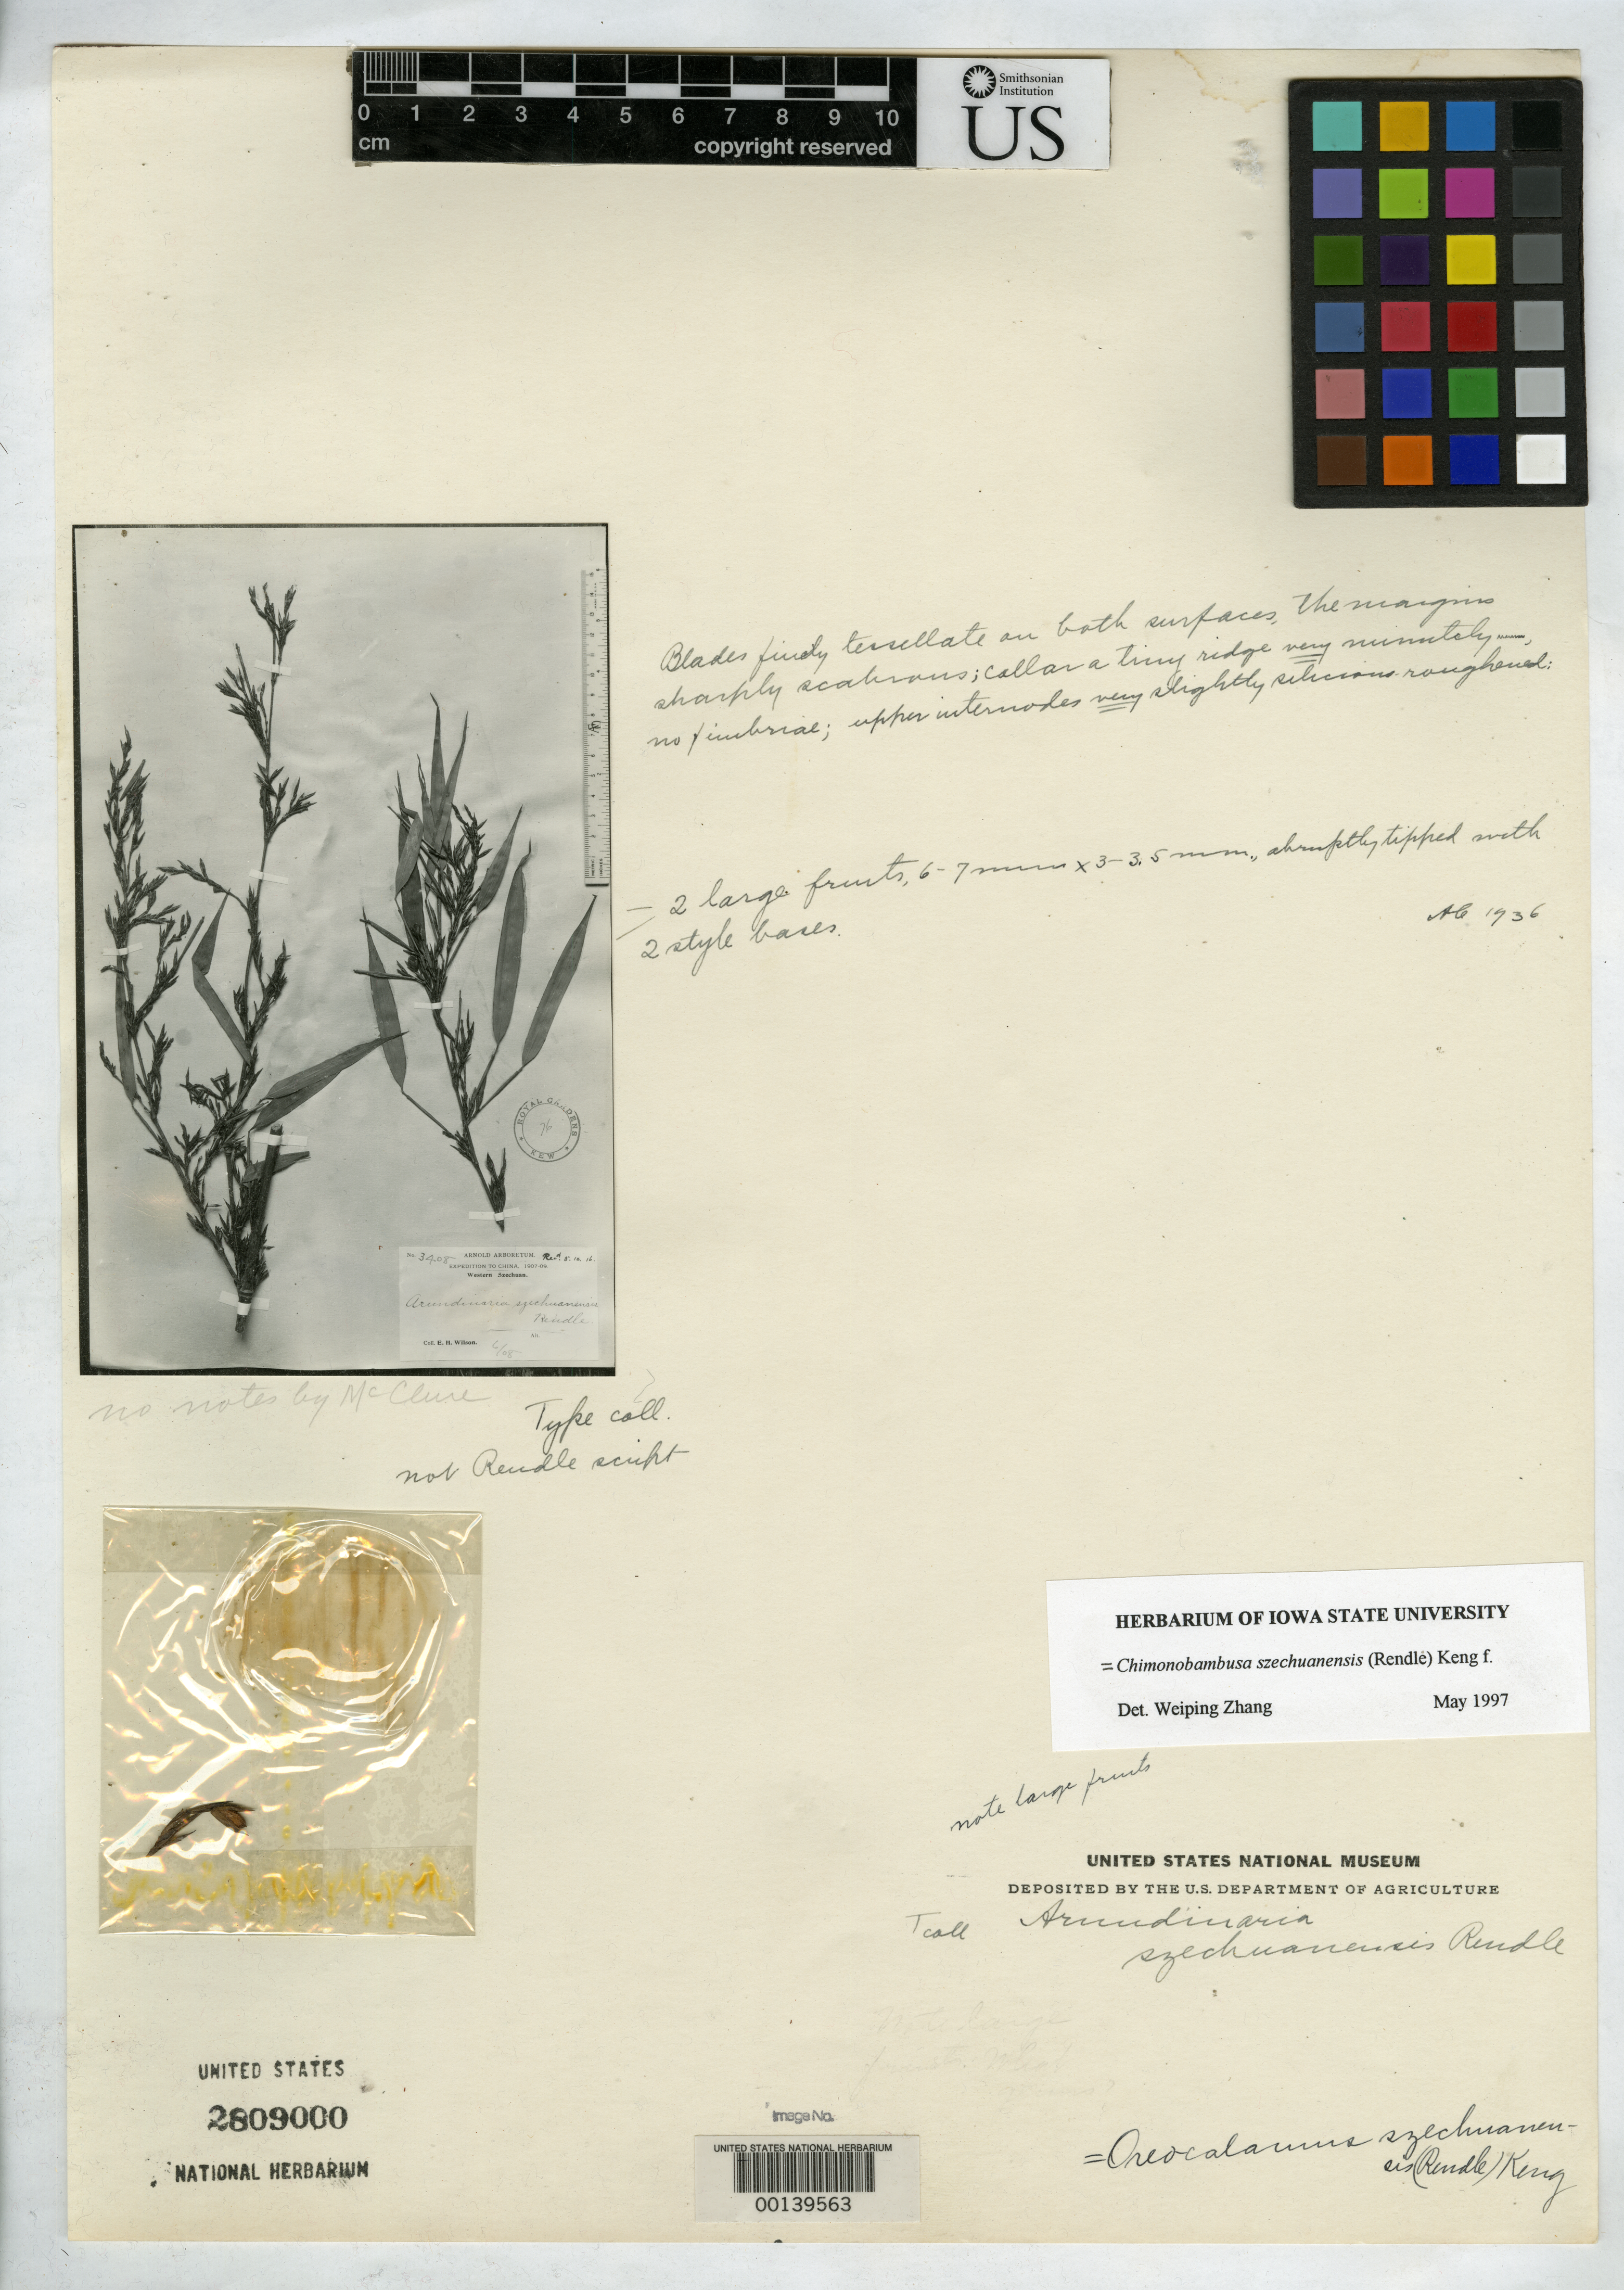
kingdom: Plantae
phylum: Tracheophyta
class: Liliopsida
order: Poales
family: Poaceae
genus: Arundinaria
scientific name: Arundinaria szechuanensis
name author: Rendle in Sarg.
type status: Type Fragment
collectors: E. H. Wilson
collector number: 3408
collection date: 1908-06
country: China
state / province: Sichuan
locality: Western Szechuan.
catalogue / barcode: US 2809000